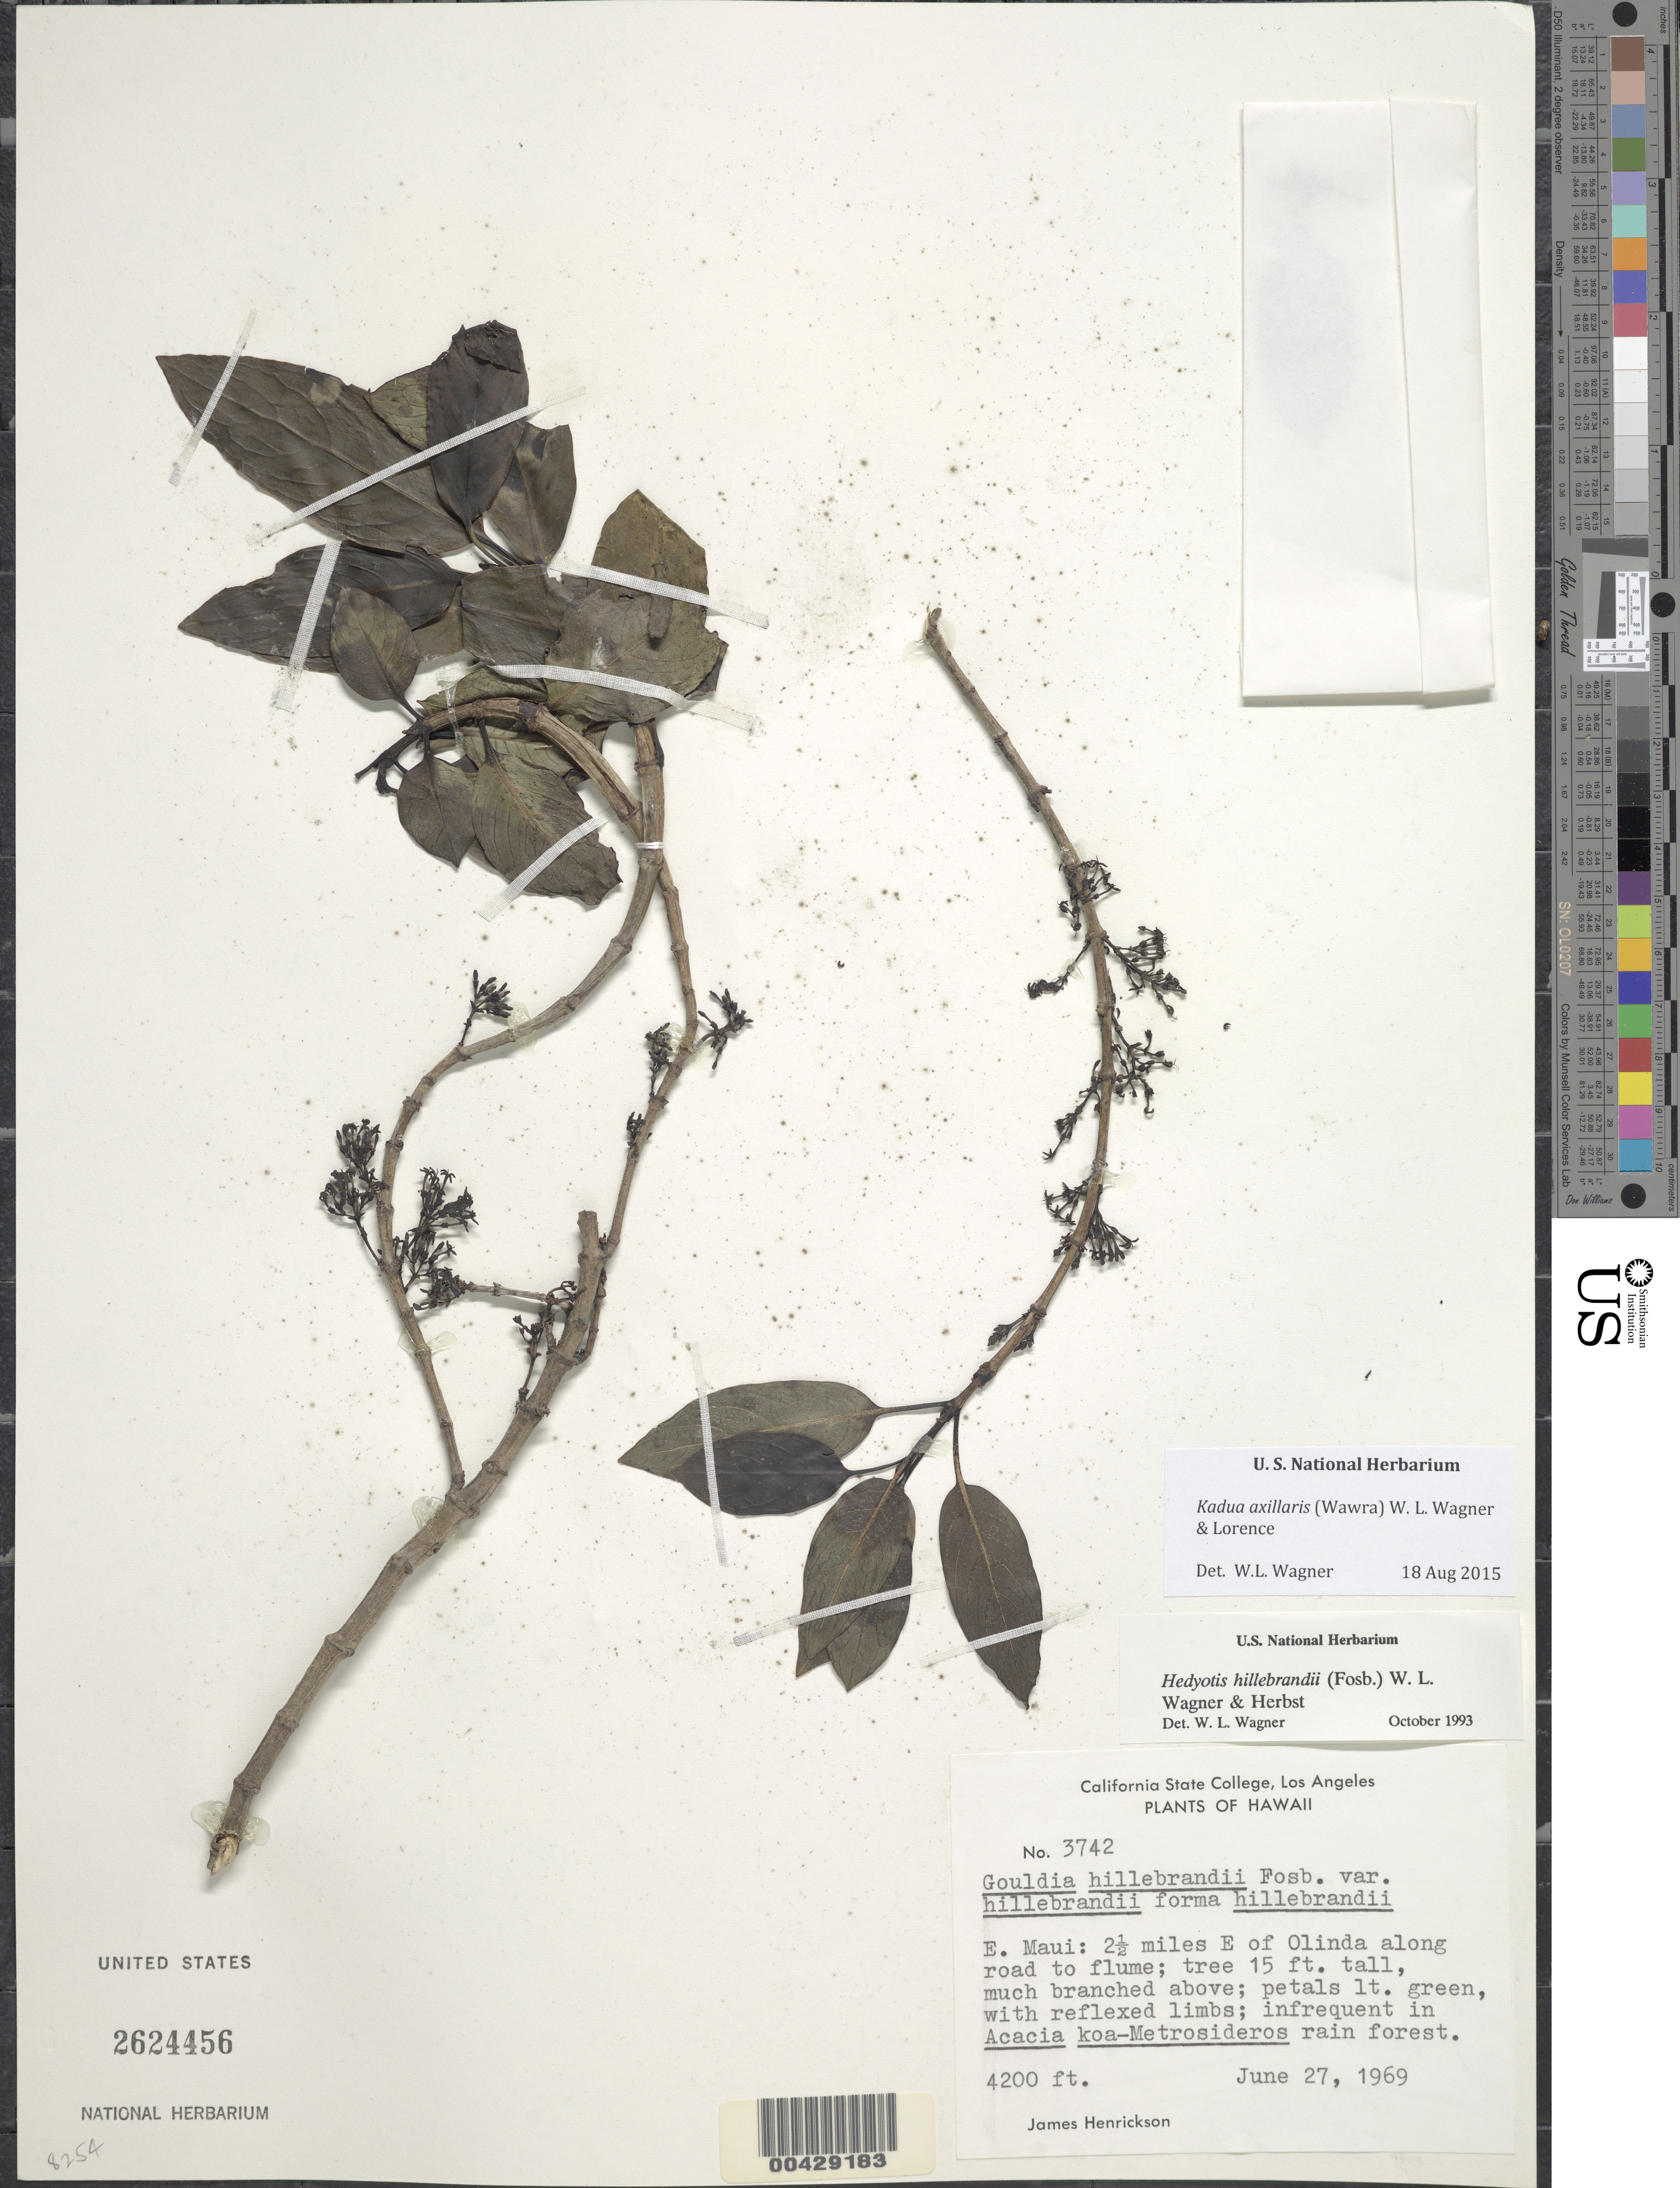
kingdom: Plantae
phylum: Tracheophyta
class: Magnoliopsida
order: Gentianales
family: Rubiaceae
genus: Kadua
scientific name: Kadua axillaris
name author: (Wawra) W.L. Wagner & Lorence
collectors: J. S. Henrickson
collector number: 3742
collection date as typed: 27 Jun 1969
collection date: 1969-06-27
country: United States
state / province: Hawaii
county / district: Maui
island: Maui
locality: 2 1/2 mi E of Olinda, E Maui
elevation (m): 1280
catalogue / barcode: US 2624456